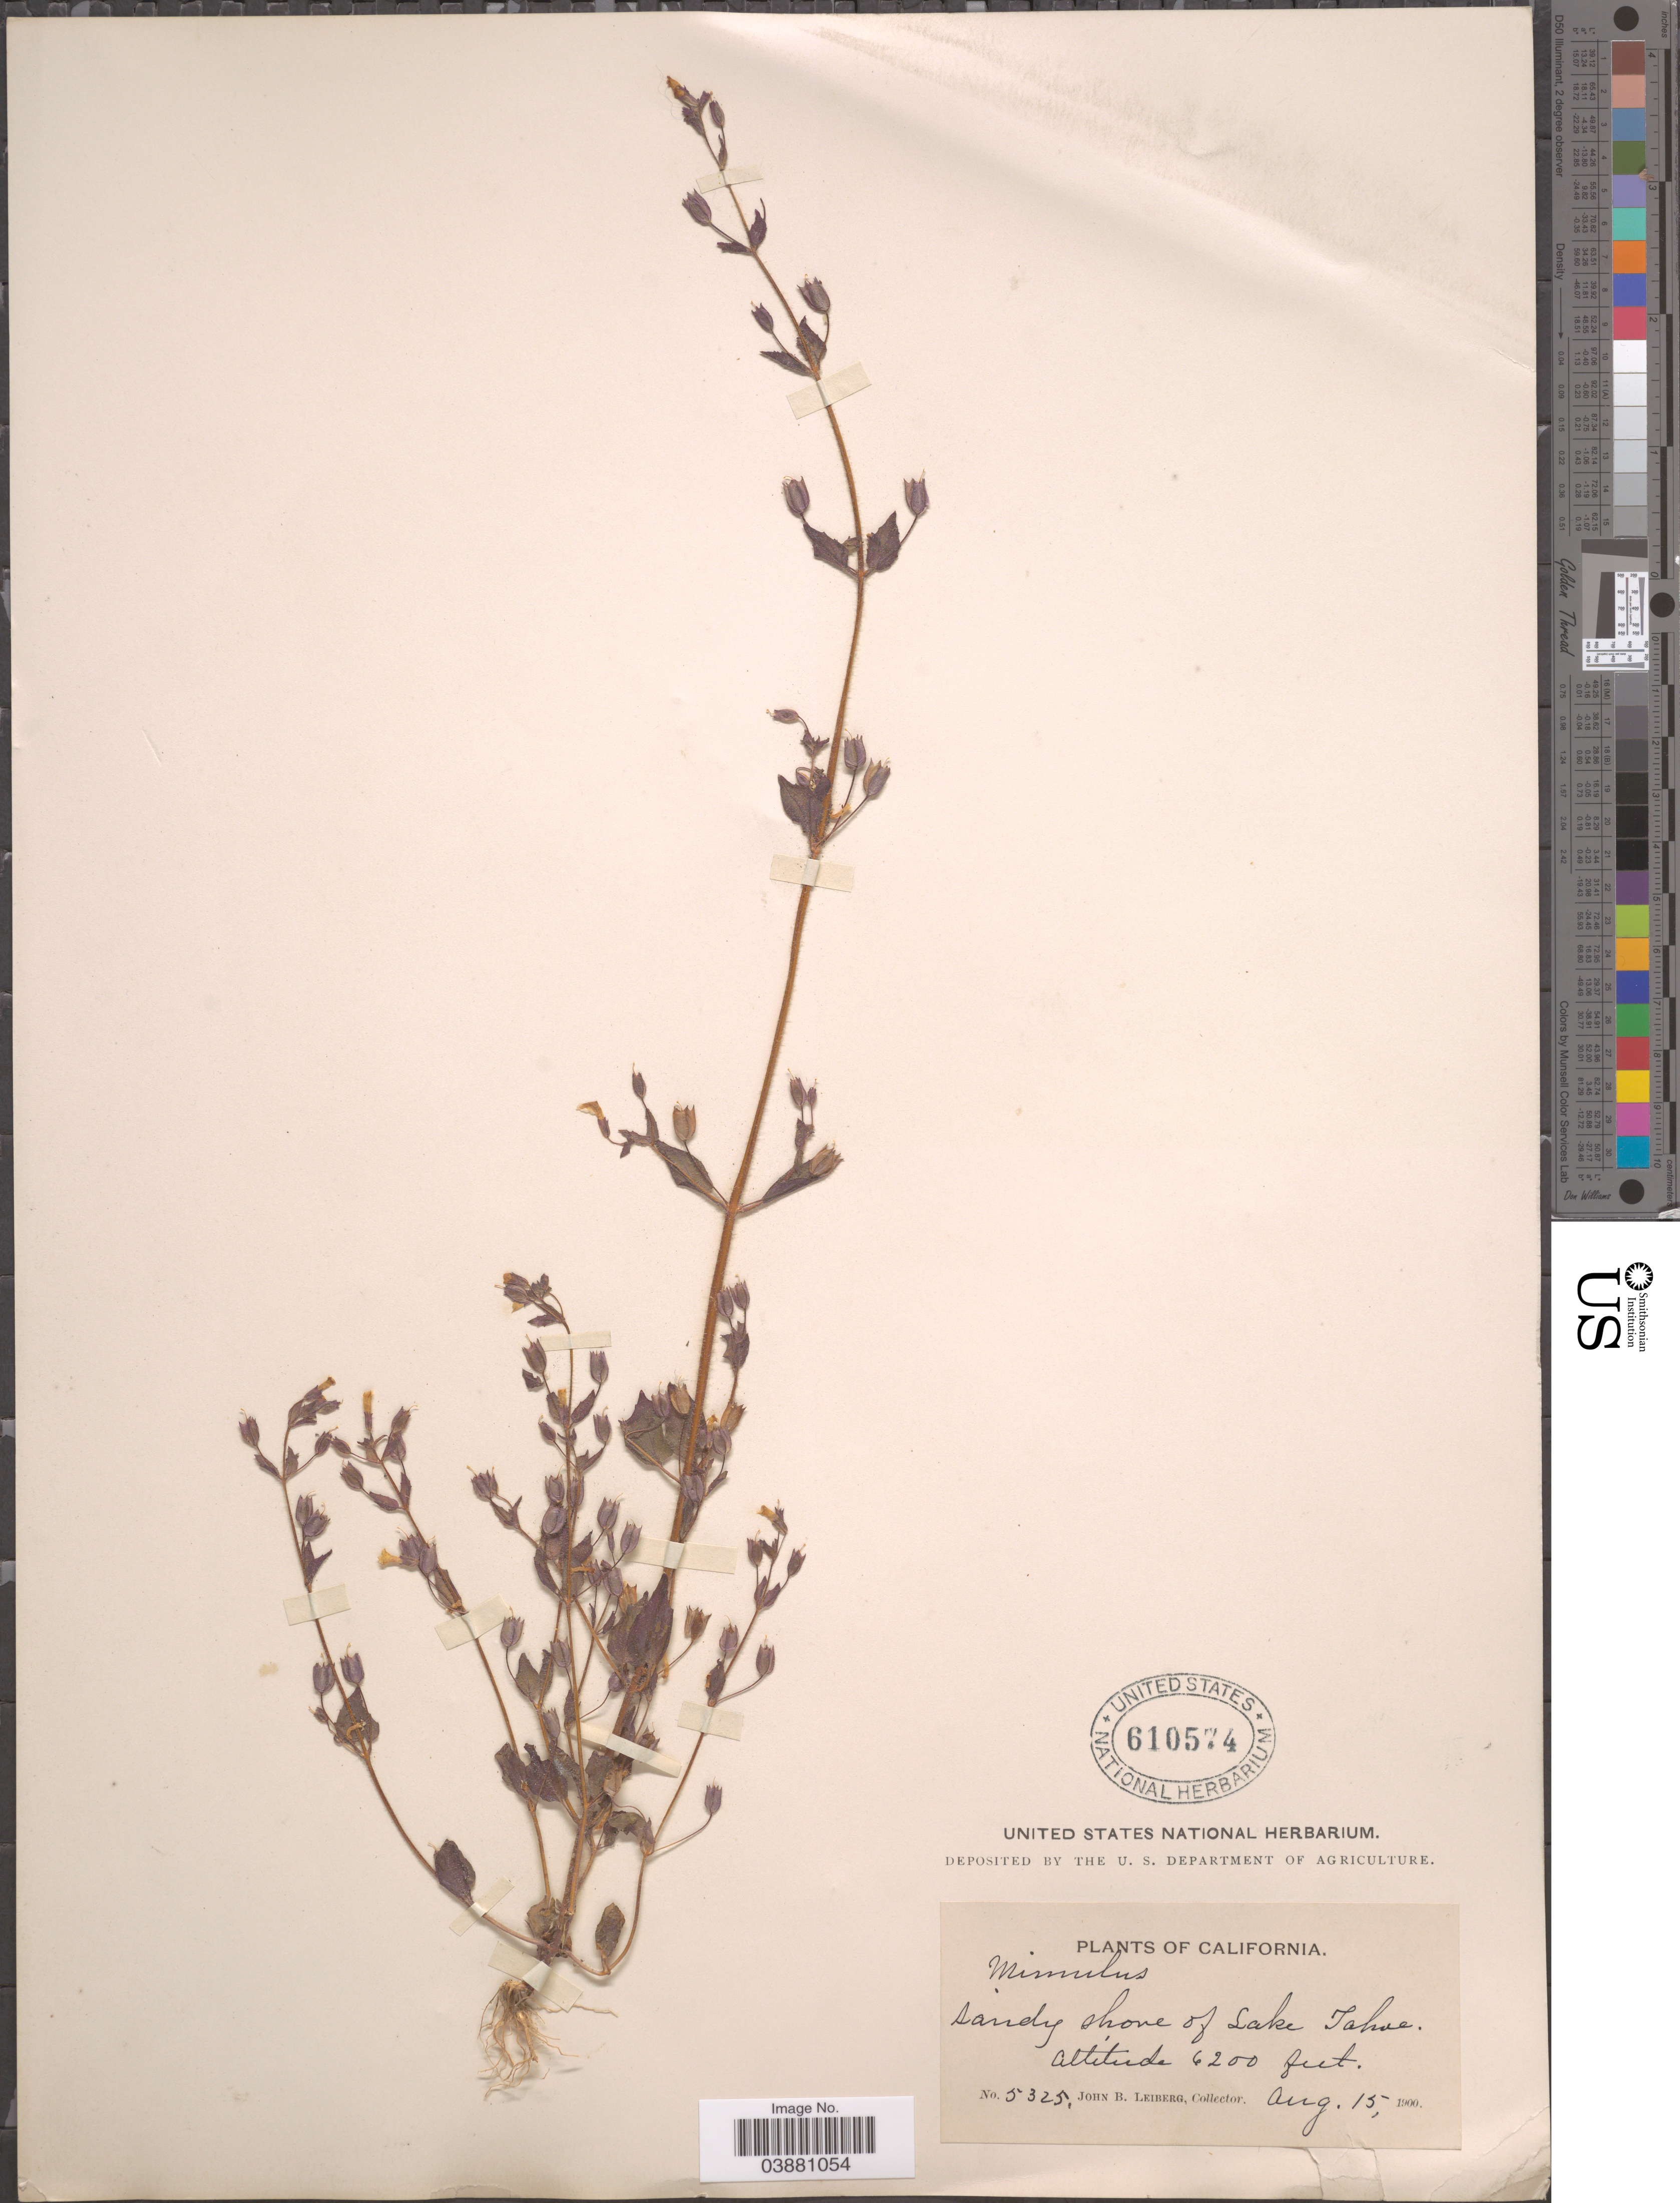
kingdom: Plantae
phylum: Tracheophyta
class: Magnoliopsida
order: Lamiales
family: Phrymaceae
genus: Mimulus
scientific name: Mimulus floribundus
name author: Douglas ex Lindl.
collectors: J. B. Leiberg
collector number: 5325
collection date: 1900-08-15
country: United States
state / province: California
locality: Sandy shore of Lake Tahoe.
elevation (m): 1890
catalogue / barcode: US 610574